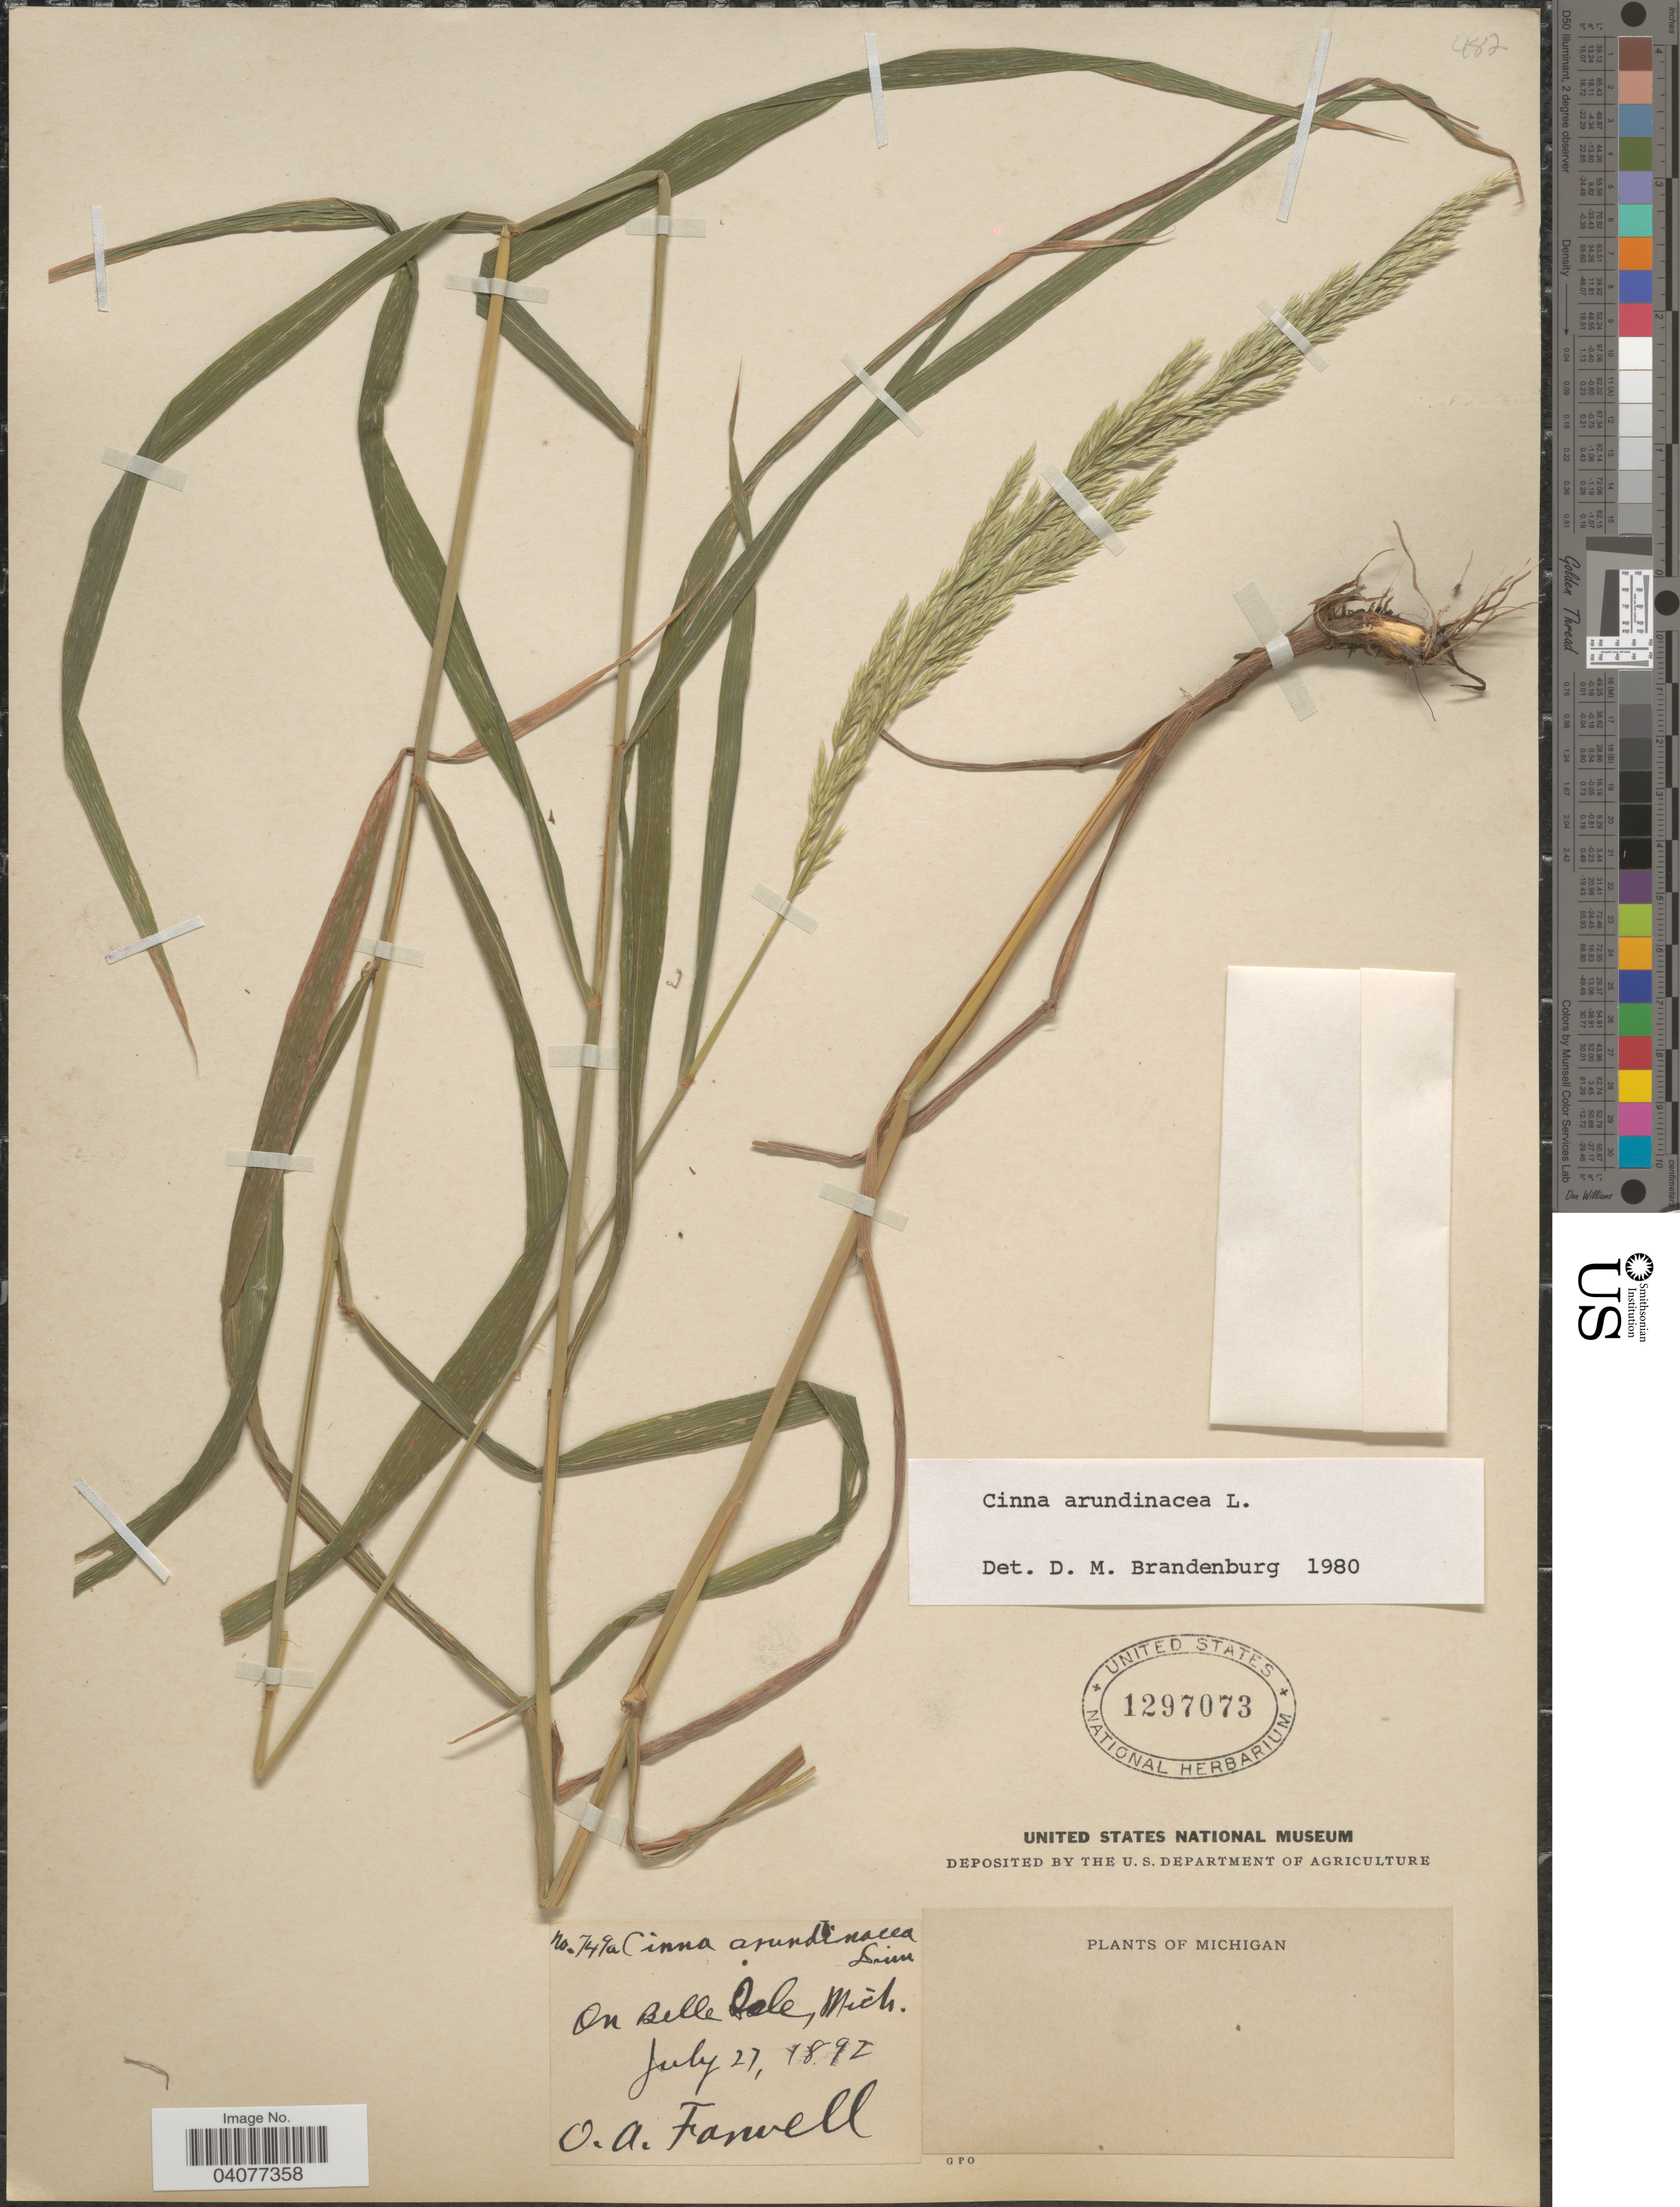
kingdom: Plantae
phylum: Tracheophyta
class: Liliopsida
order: Poales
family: Poaceae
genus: Cinna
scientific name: Cinna arundinacea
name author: L.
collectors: O. Farwell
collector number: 749a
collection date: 1892-07-27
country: United States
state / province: Michigan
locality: On Belle Dale.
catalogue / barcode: US 1297073